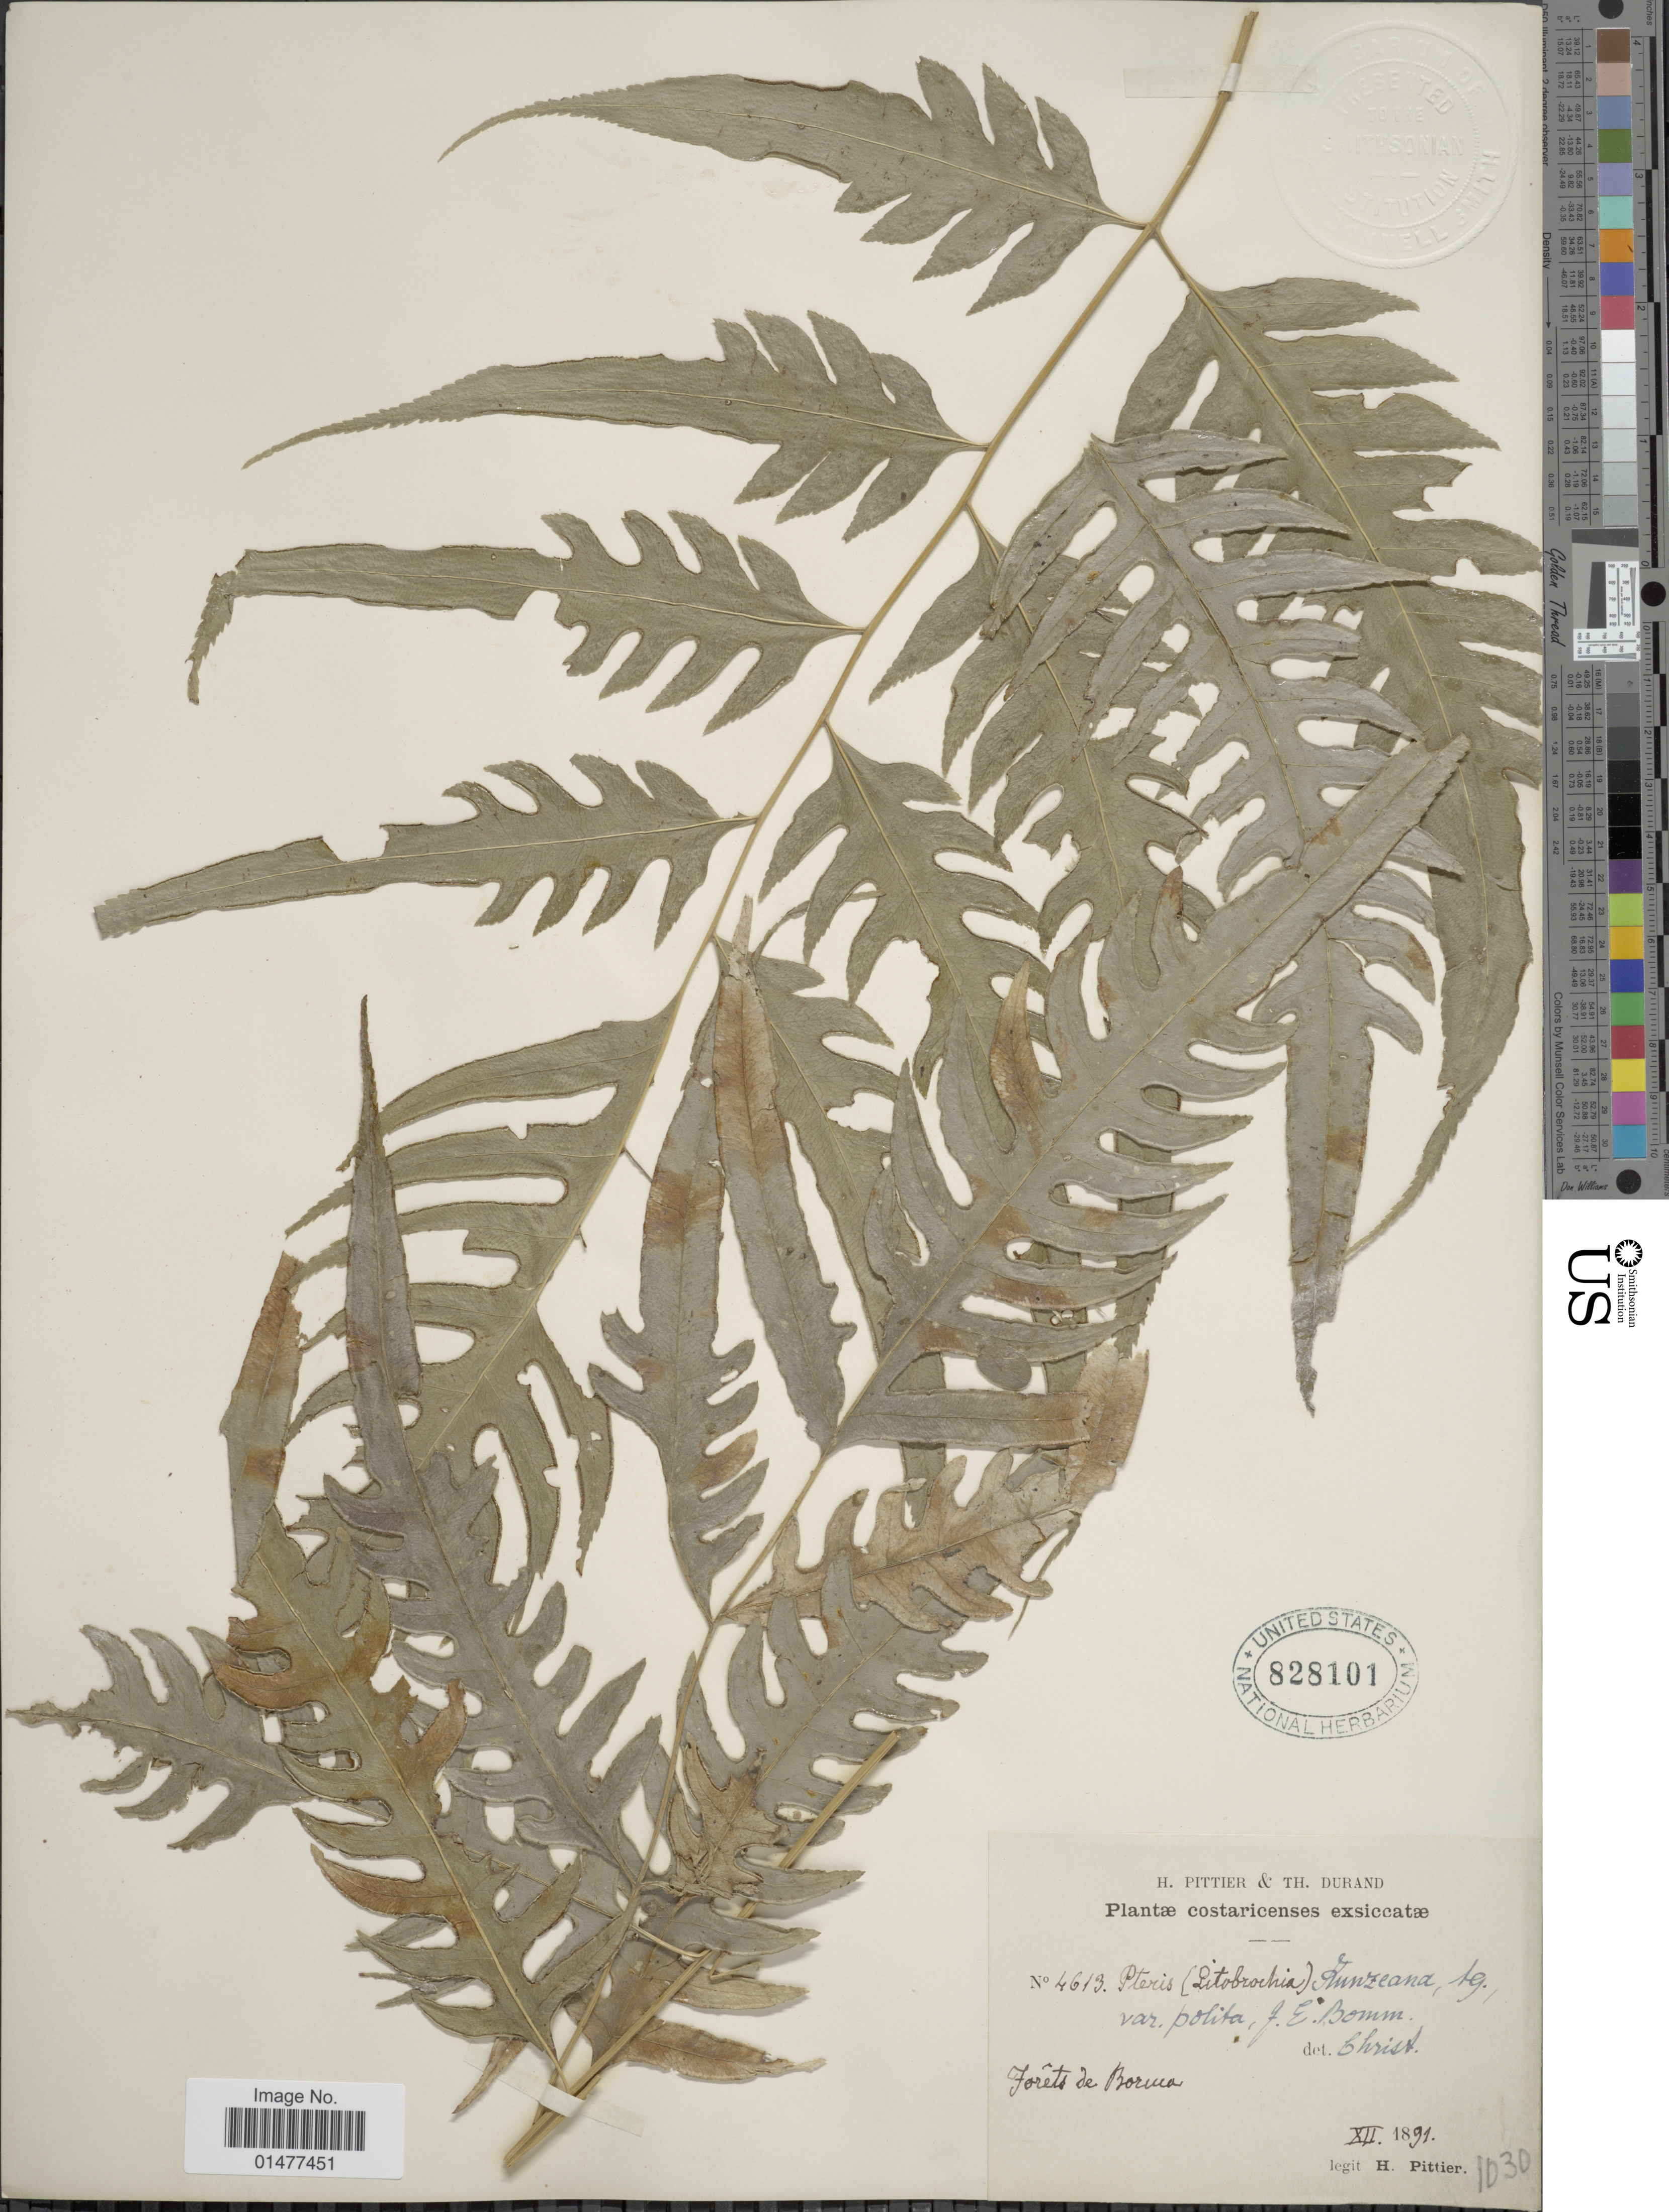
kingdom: Plantae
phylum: Tracheophyta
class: Polypodiopsida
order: Polypodiales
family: Pteridaceae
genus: Pteris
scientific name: Pteris altissima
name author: Poir.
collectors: H. F. Pittier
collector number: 1030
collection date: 1891-12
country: Costa Rica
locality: Forêts de Boruca.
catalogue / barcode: US 828101